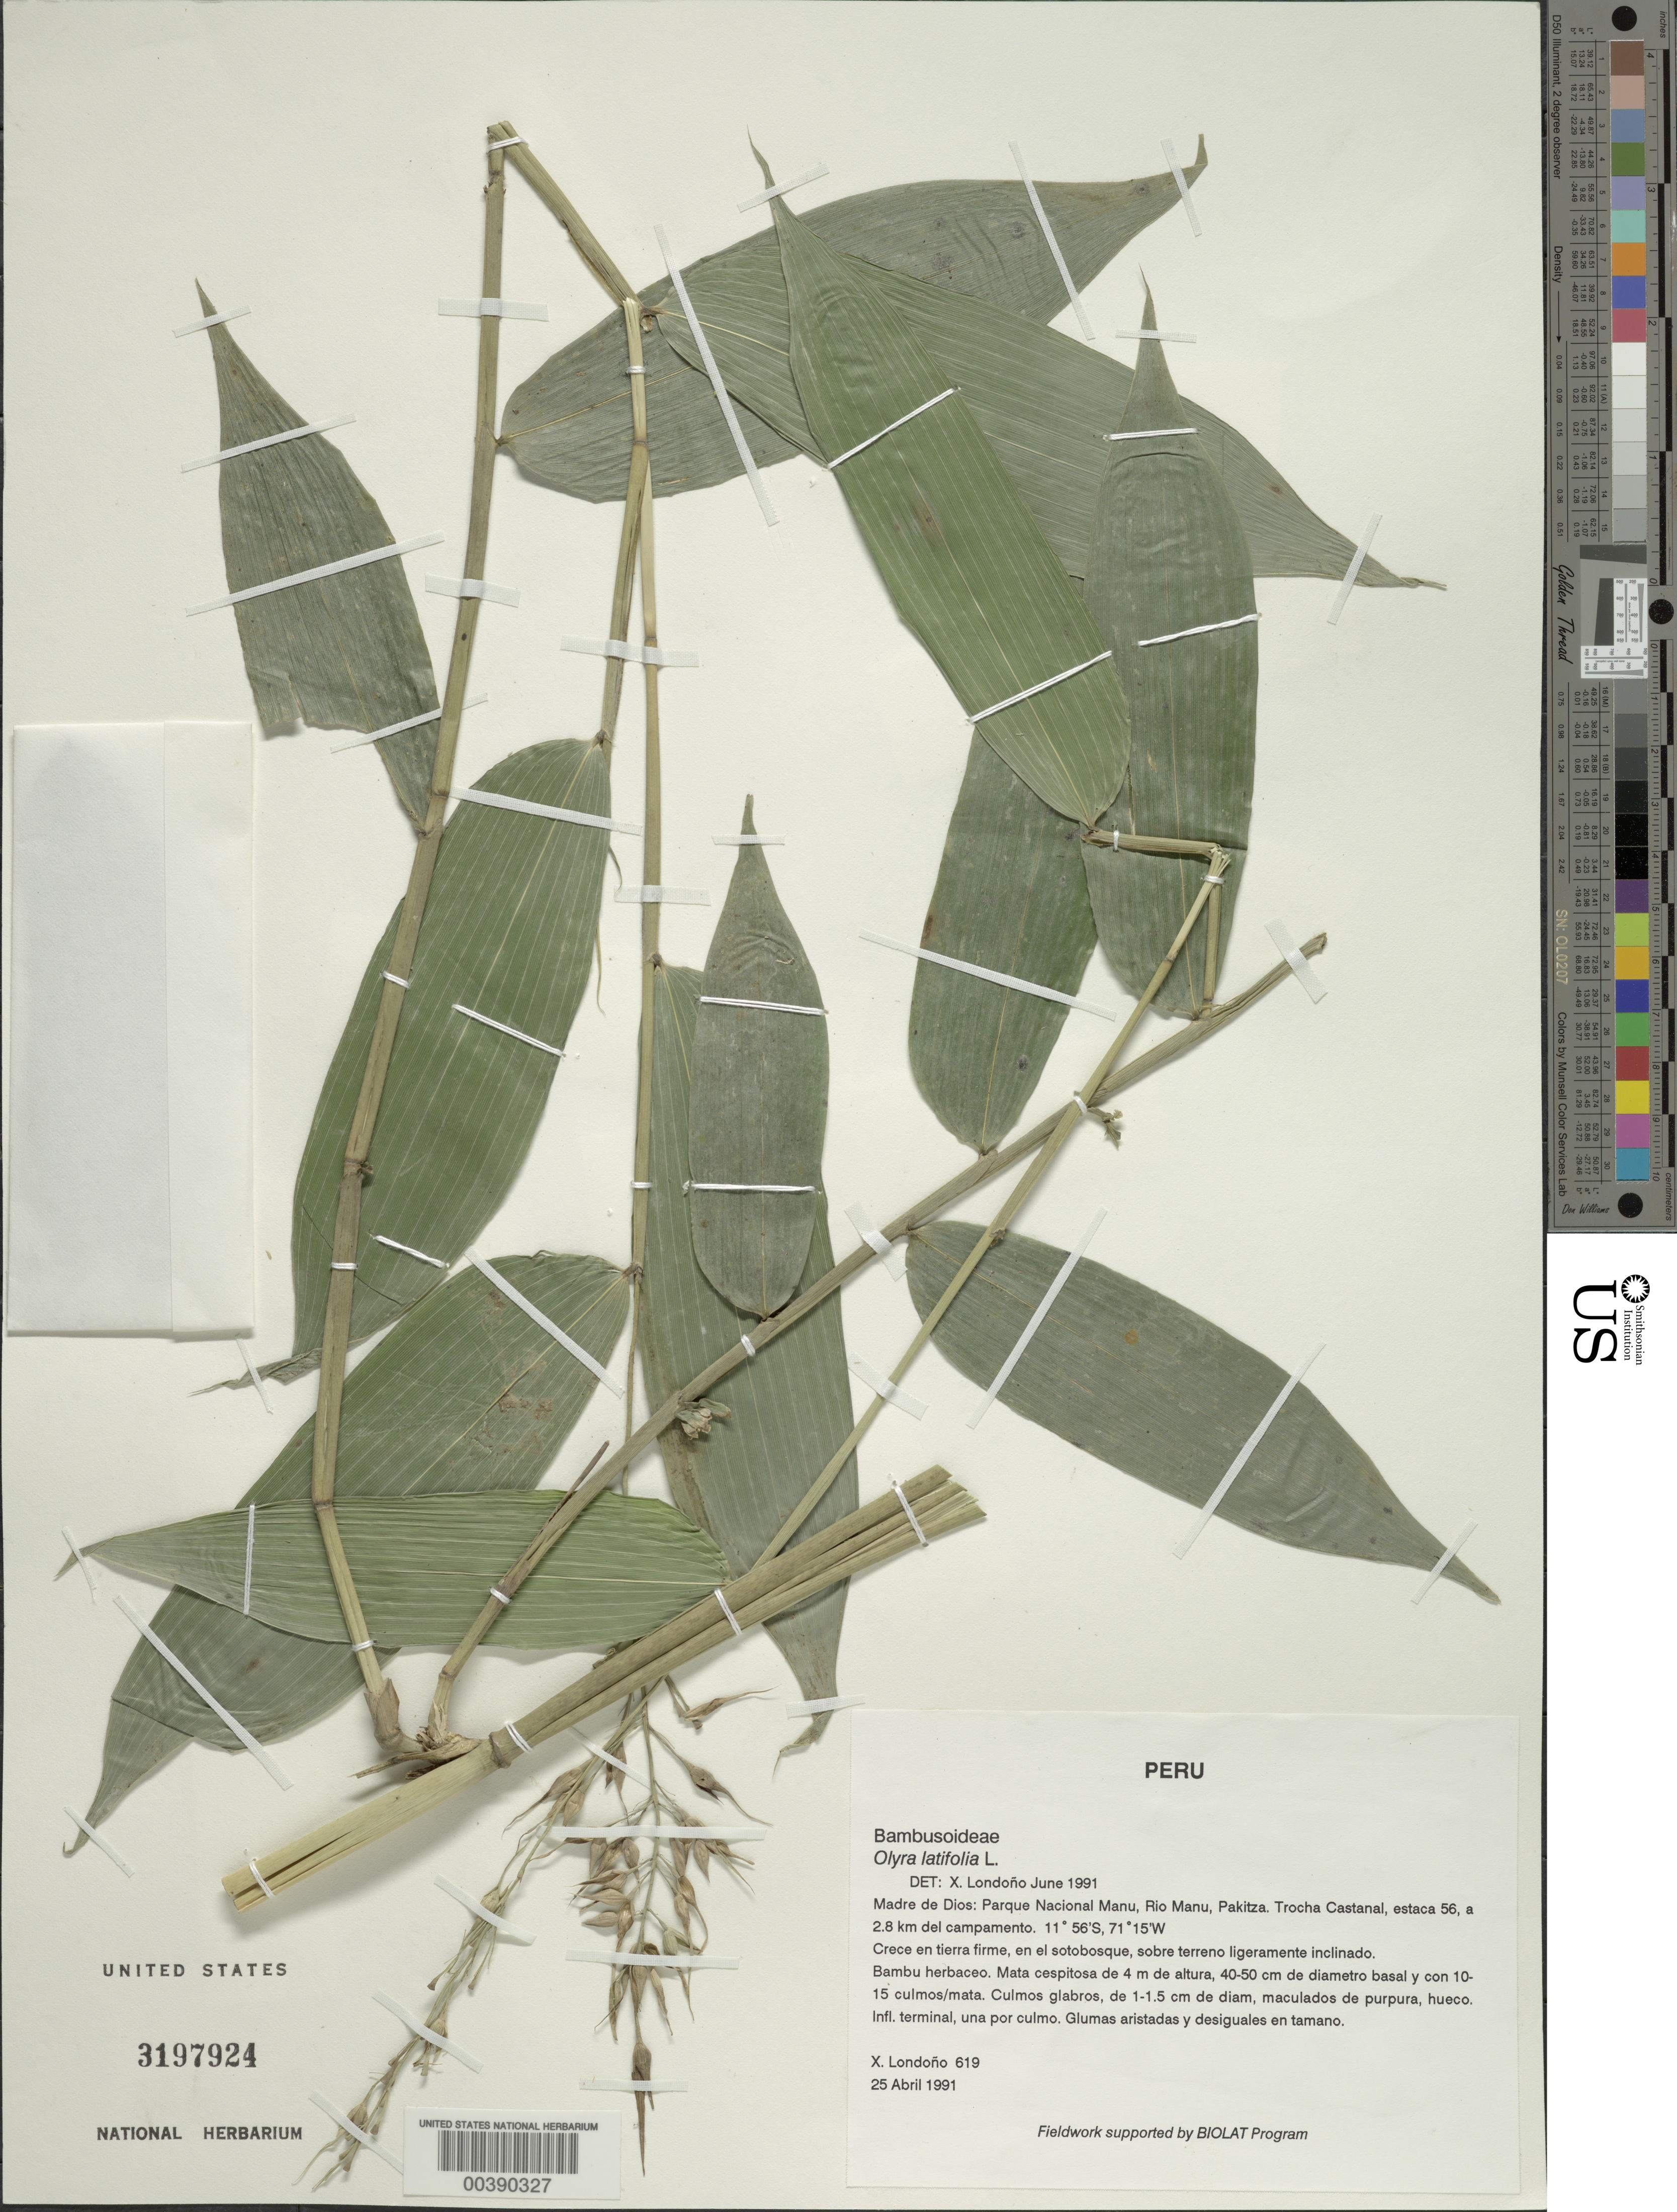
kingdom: Plantae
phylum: Tracheophyta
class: Liliopsida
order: Poales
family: Poaceae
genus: Olyra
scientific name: Olyra latifolia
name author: L.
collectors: X. Londoño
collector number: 619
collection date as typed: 25 Apr 1991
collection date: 1991-04-25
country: Peru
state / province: Madre de Dios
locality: Parque nacional manu, rio manu, pakitza; troncal castanal, estaca 56, a 2.8 km del campamento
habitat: Tierra firme, en el sotobosque, sobre terreno ligeramente inclinado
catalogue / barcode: US 3197924